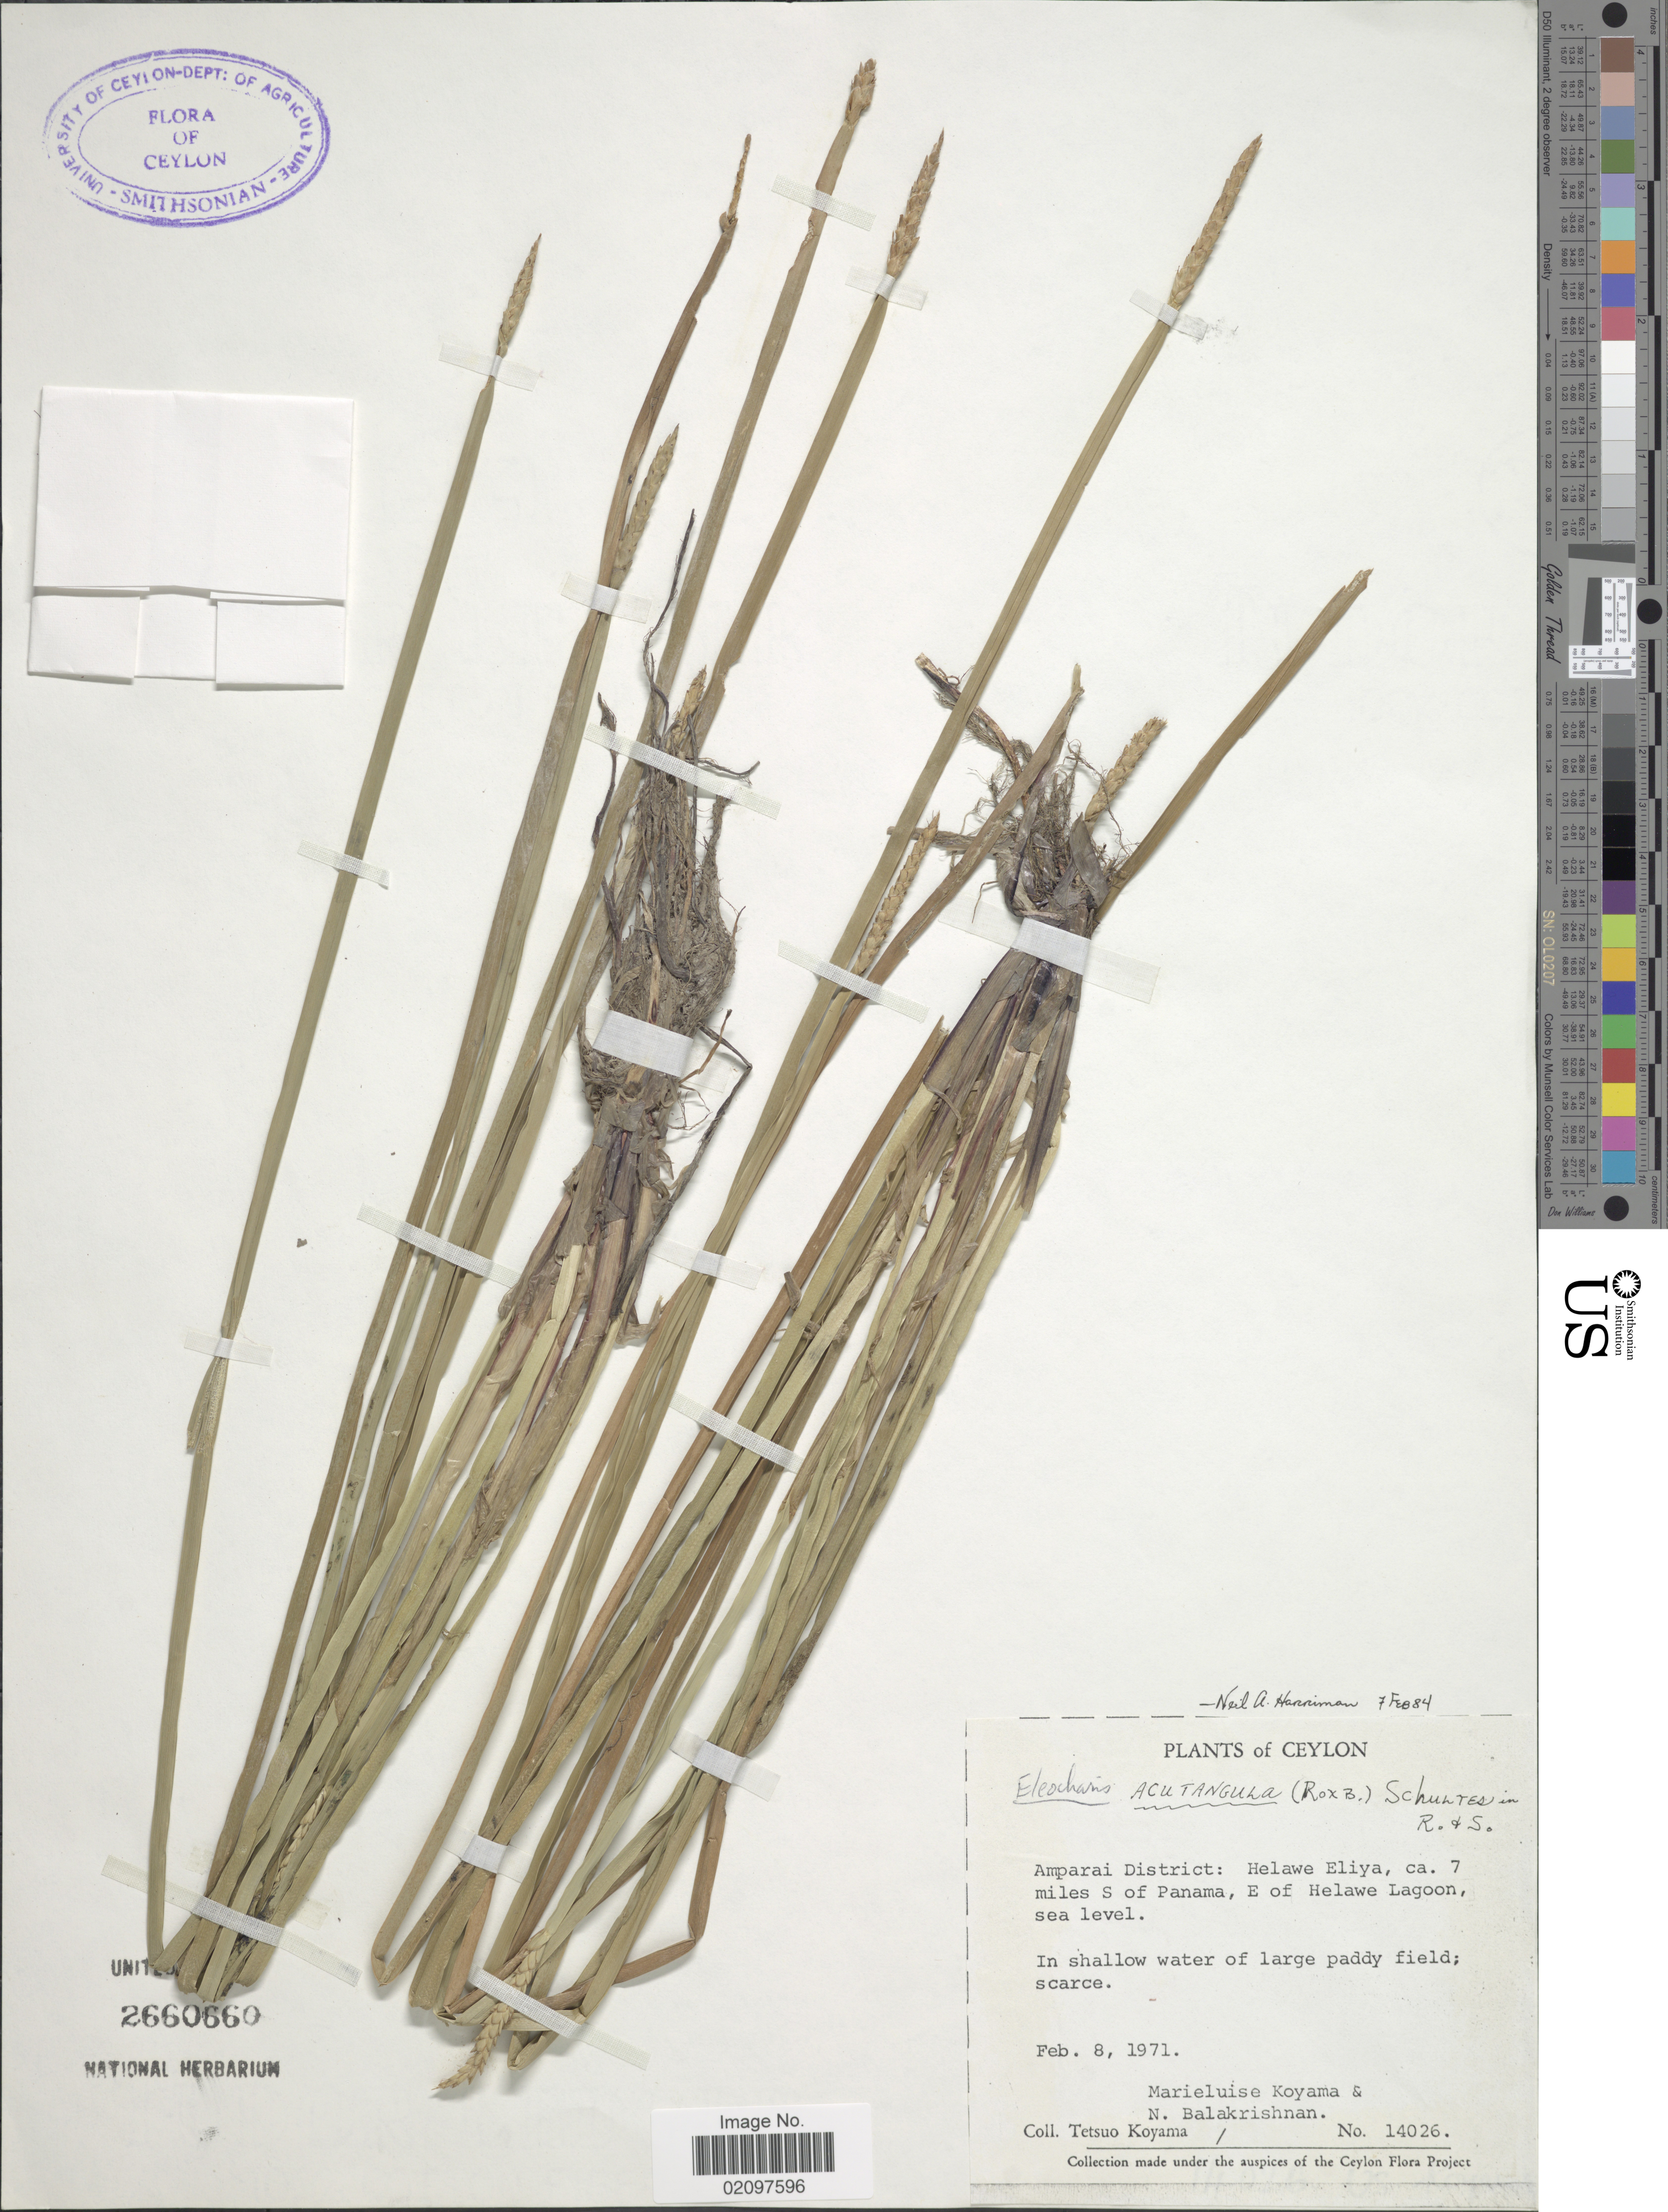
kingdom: Plantae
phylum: Tracheophyta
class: Liliopsida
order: Poales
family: Cyperaceae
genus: Eleocharis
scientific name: Eleocharis acutangula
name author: (Roxb.) Schult.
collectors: T. Koyama, M. Koyama & N. Balakrishnan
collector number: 14026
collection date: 1971-02-08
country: Sri Lanka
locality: Ceylon, Amparai District: Helawe Eliya, ca 7 miles S of Panama, E of Helawe Lagoon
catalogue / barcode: US 2660660